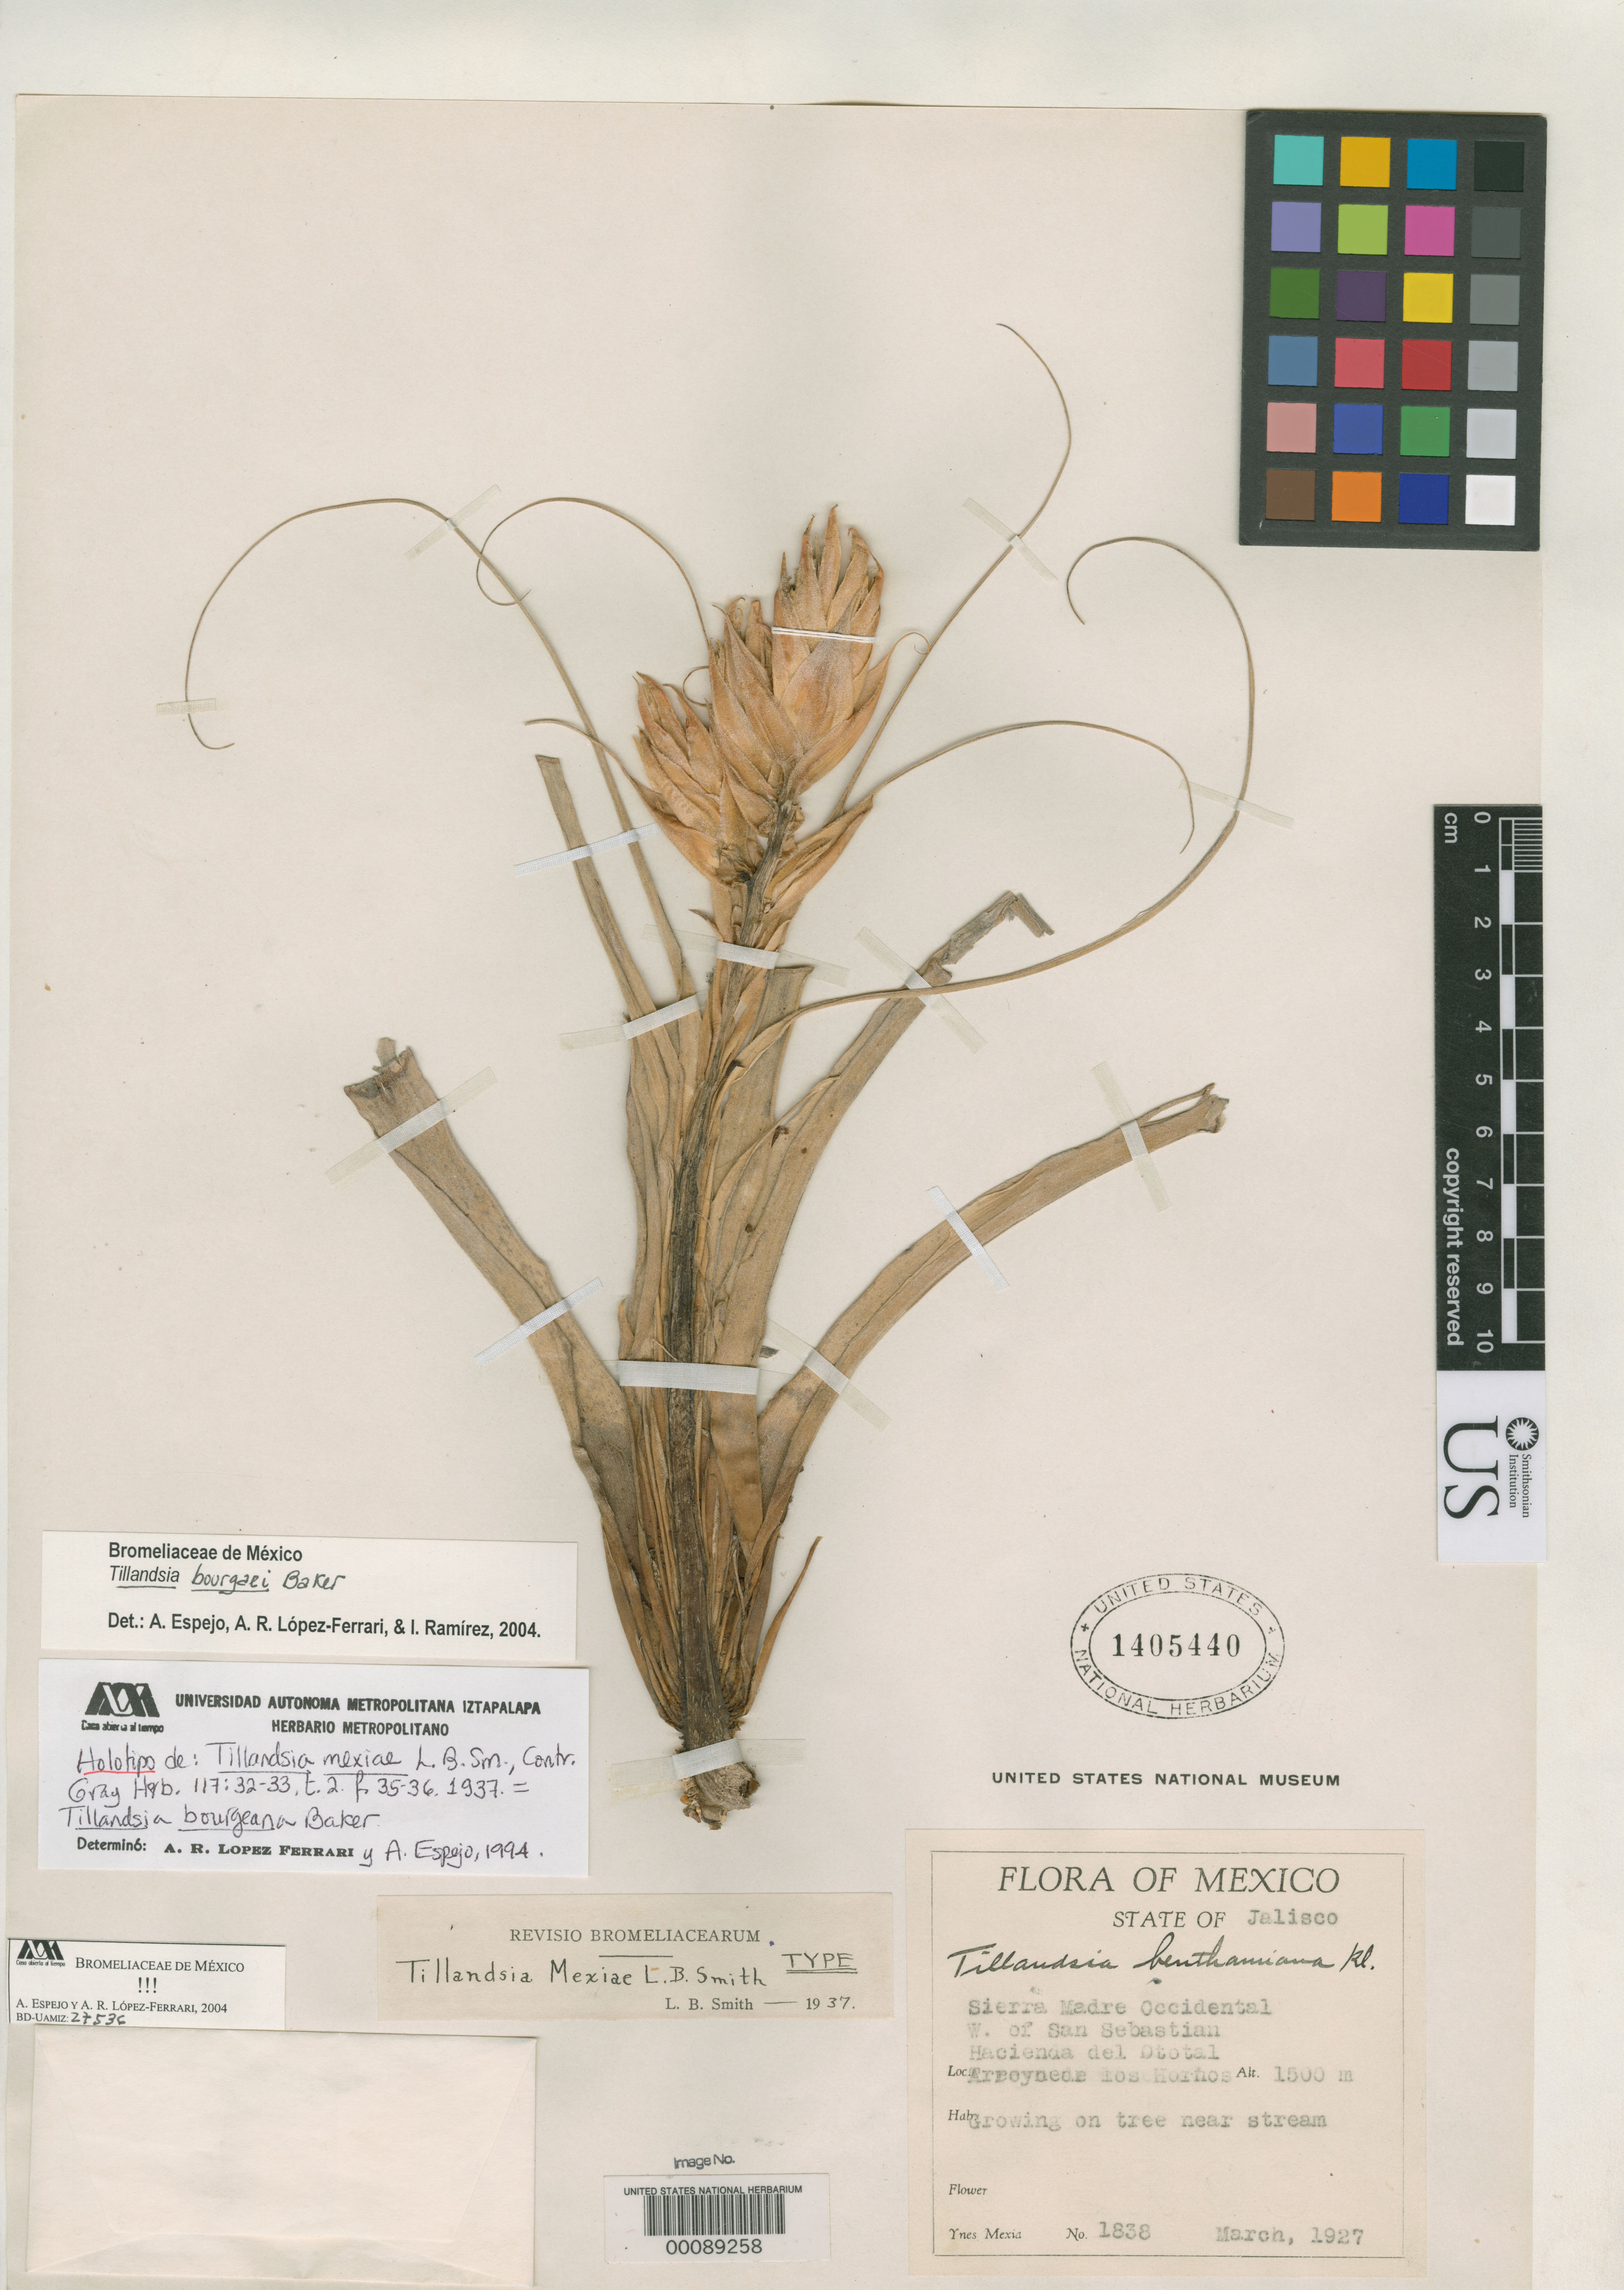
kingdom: Plantae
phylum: Tracheophyta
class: Liliopsida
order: Poales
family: Bromeliaceae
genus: Tillandsia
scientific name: Tillandsia mexiae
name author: L.B. Sm.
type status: Holotype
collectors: Y. Mexia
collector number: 1838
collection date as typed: Mar 1927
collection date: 1927-03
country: Mexico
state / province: Jalisco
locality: "Sierra Madre Occidental, W of San Sebastian, Hacienda del Ototal".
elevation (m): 1500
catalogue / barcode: US 1405440